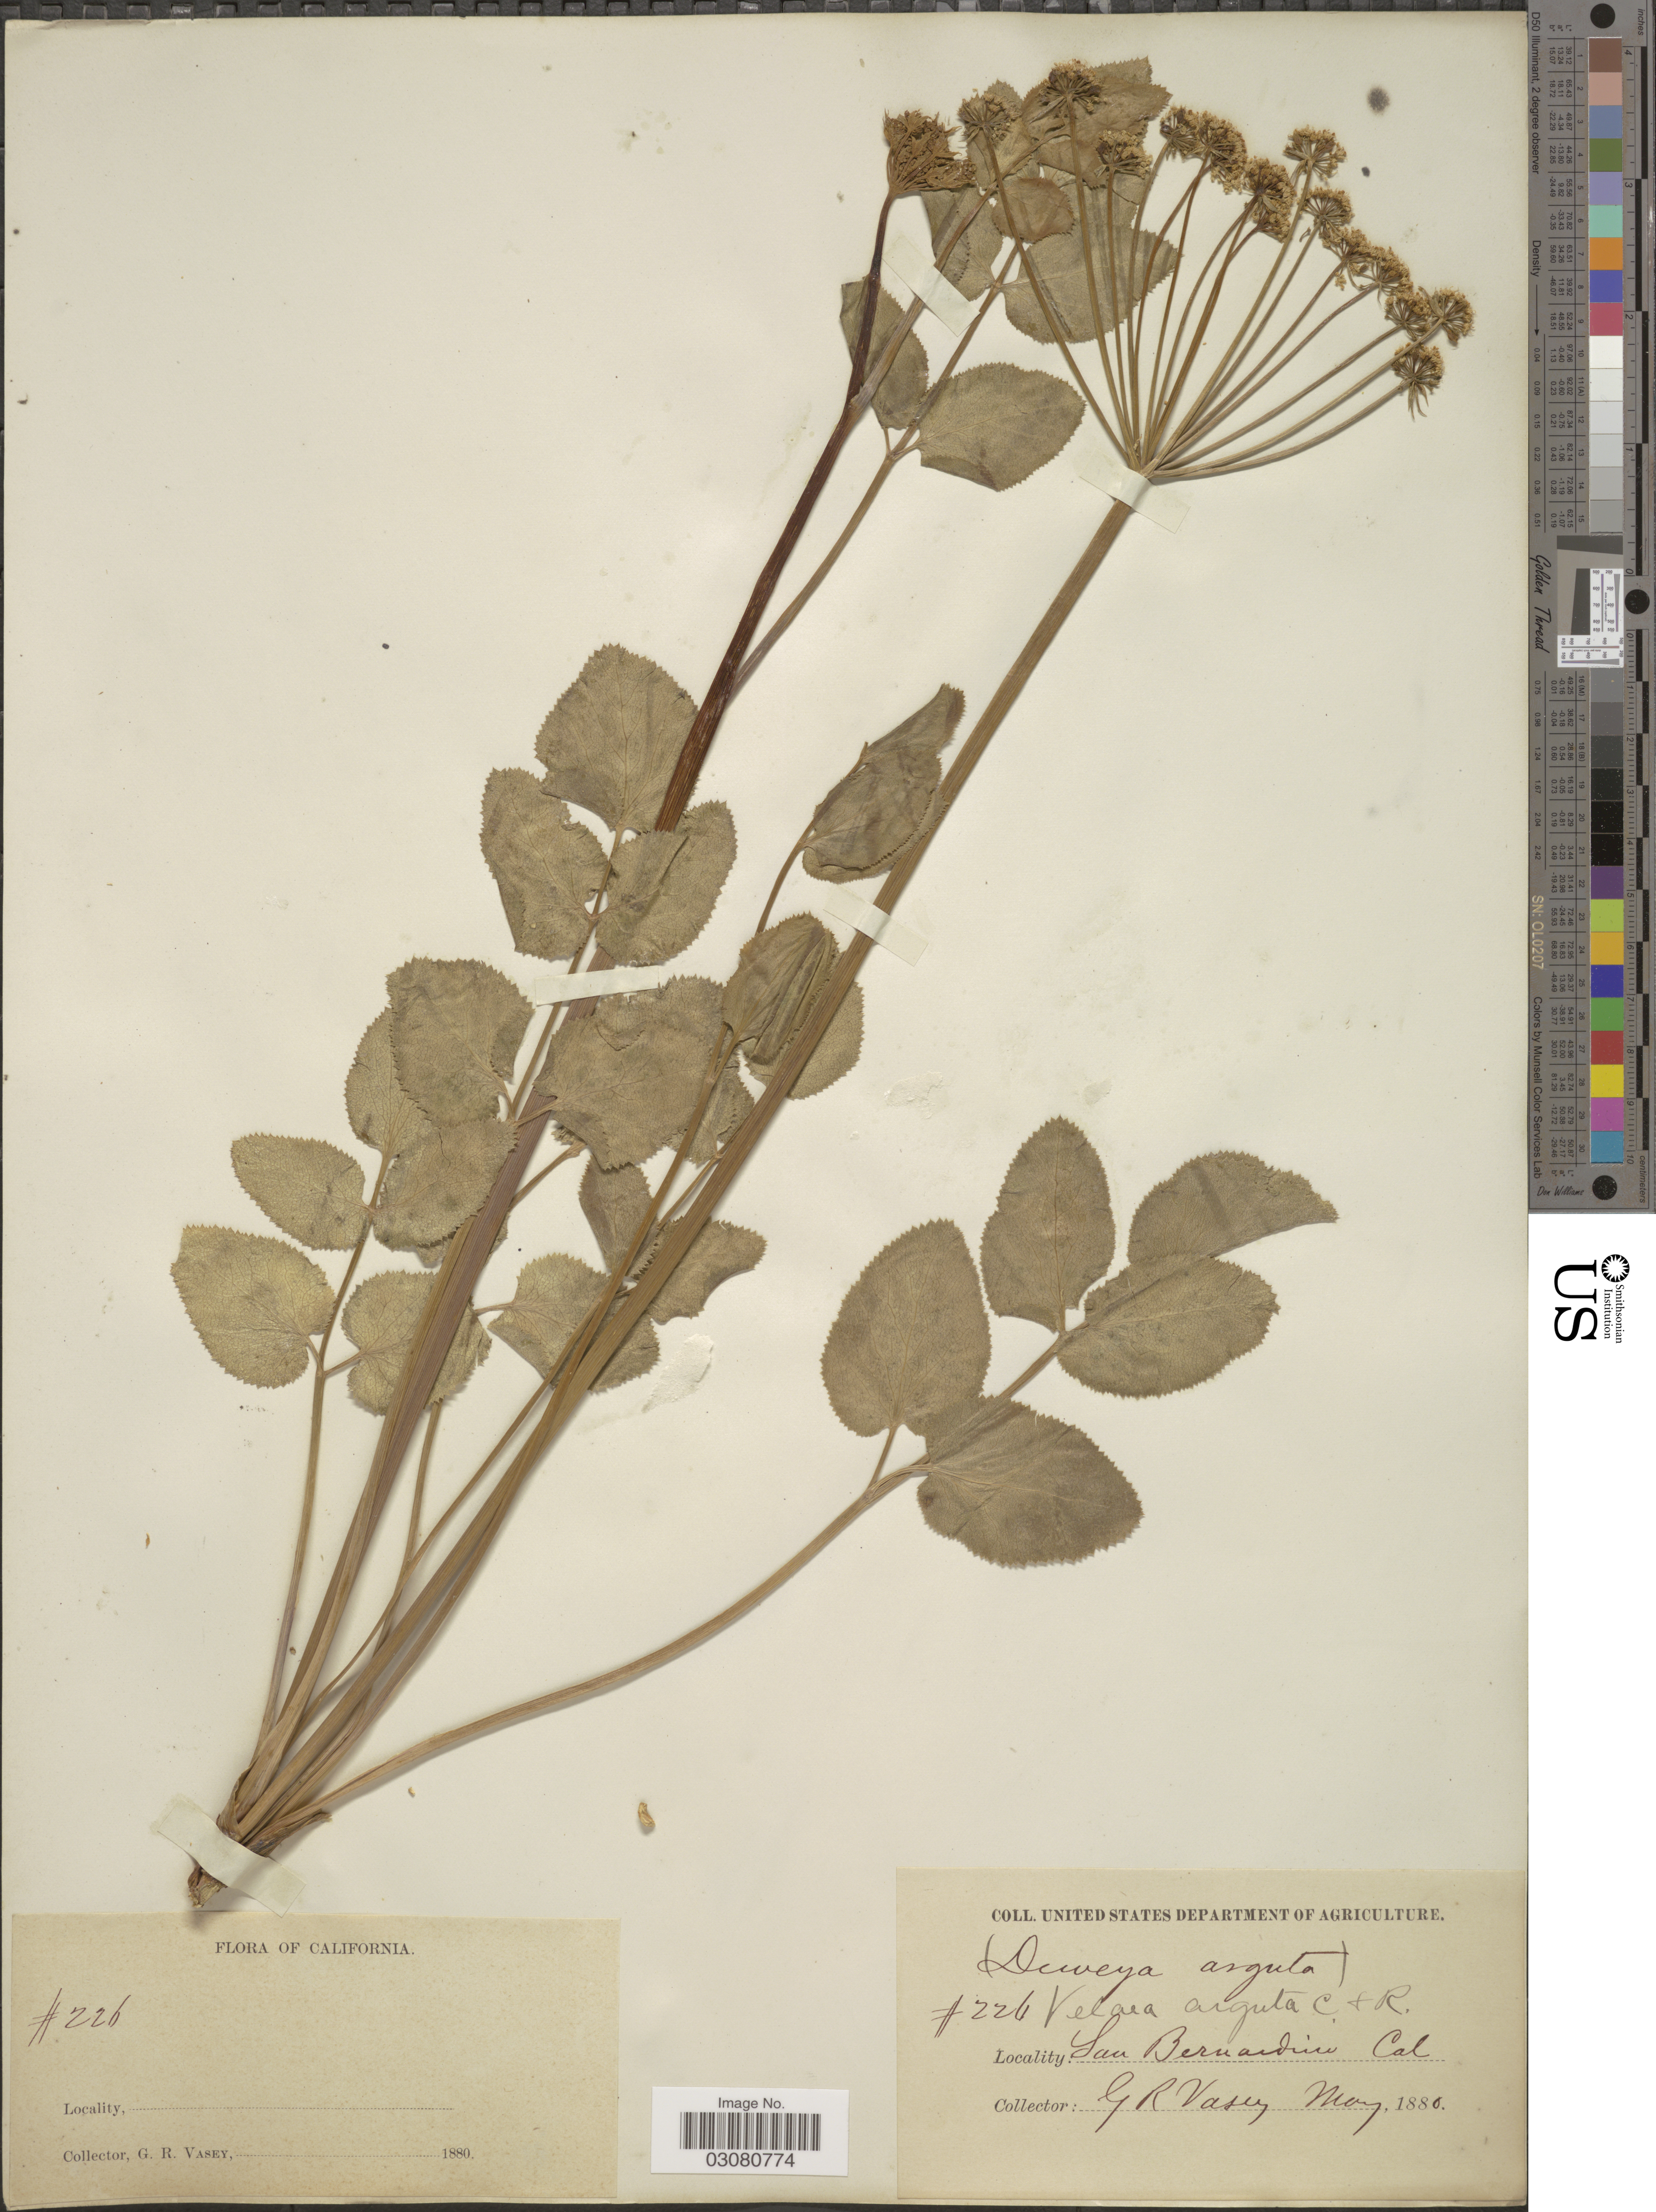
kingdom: Plantae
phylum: Tracheophyta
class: Magnoliopsida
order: Apiales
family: Apiaceae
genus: Tauschia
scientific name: Tauschia arguta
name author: (Torr.) J.F. Macbr.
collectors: G. R. Vasey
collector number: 226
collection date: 1880-05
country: United States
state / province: California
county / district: San Bernardino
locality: San Bernardino Cal.